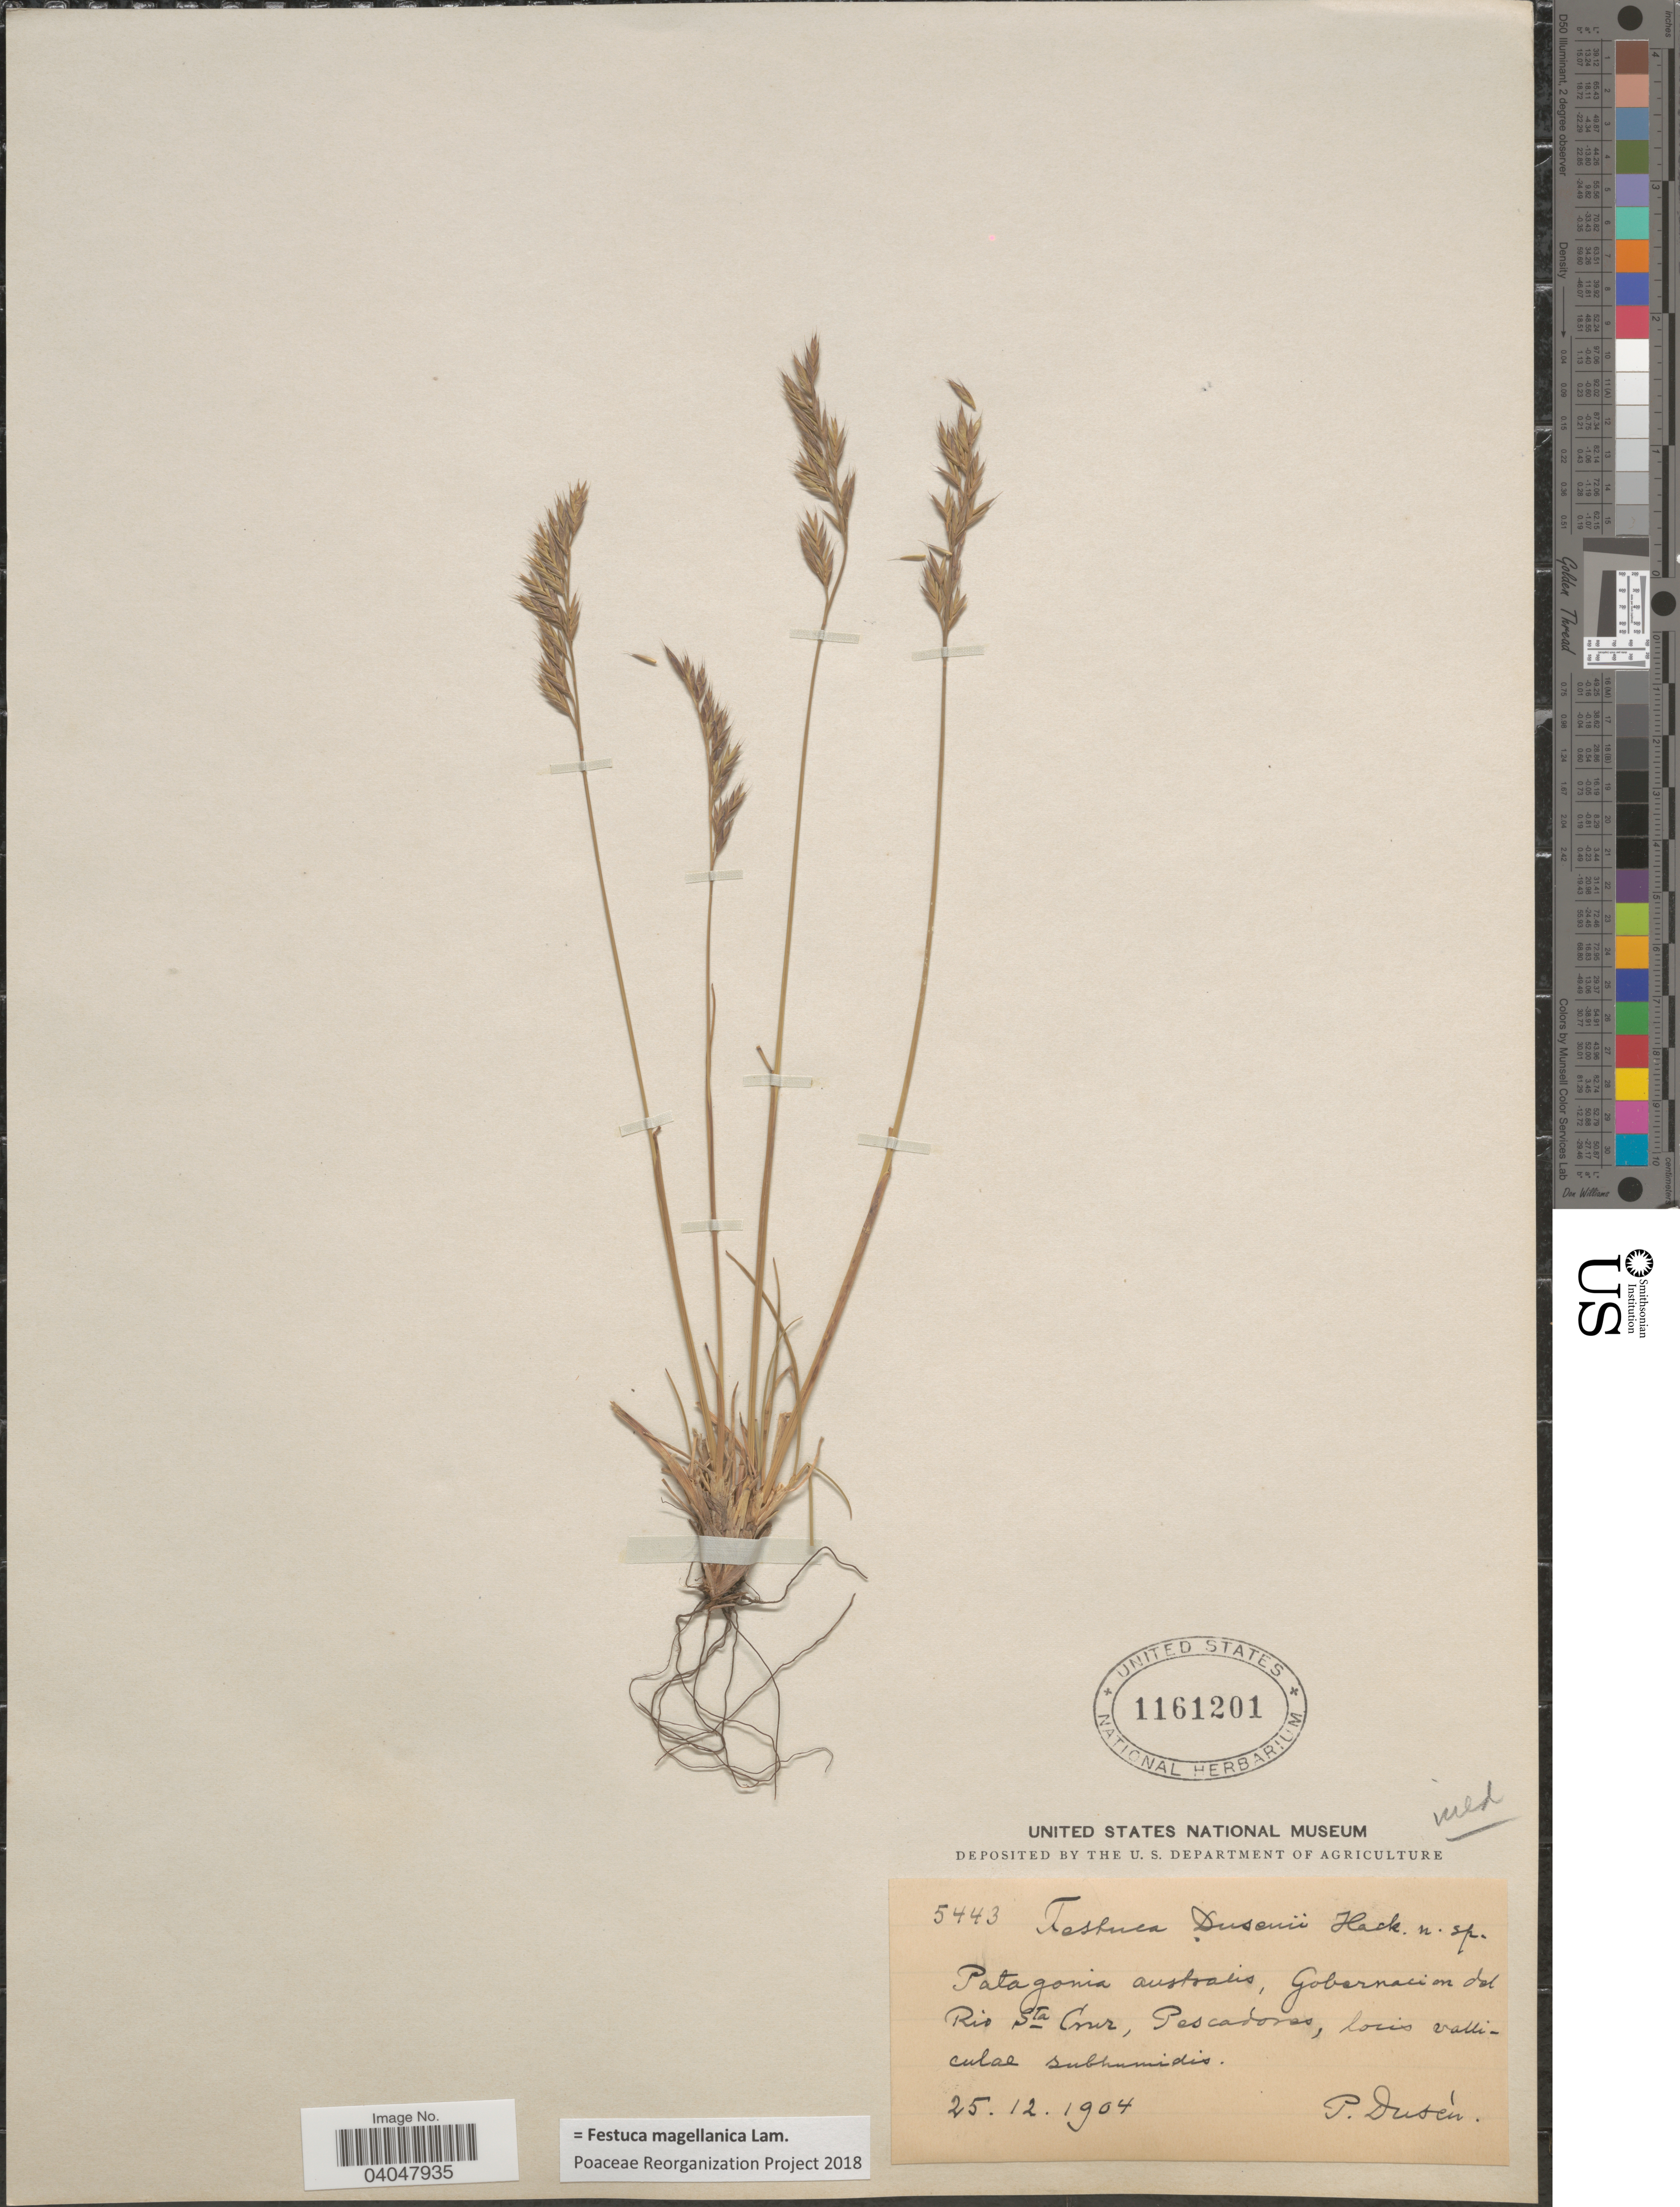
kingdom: Plantae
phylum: Tracheophyta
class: Liliopsida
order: Poales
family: Poaceae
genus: Festuca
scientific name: Festuca magellanica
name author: Lam.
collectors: P. Dusén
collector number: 5443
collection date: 1904-12-25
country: Argentina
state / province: Santa Cruz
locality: Patagonia australis, Gobernacion del Rio Sta Cruz, Pescadores, Locis valliculae subhumidis.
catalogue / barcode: US 1161201